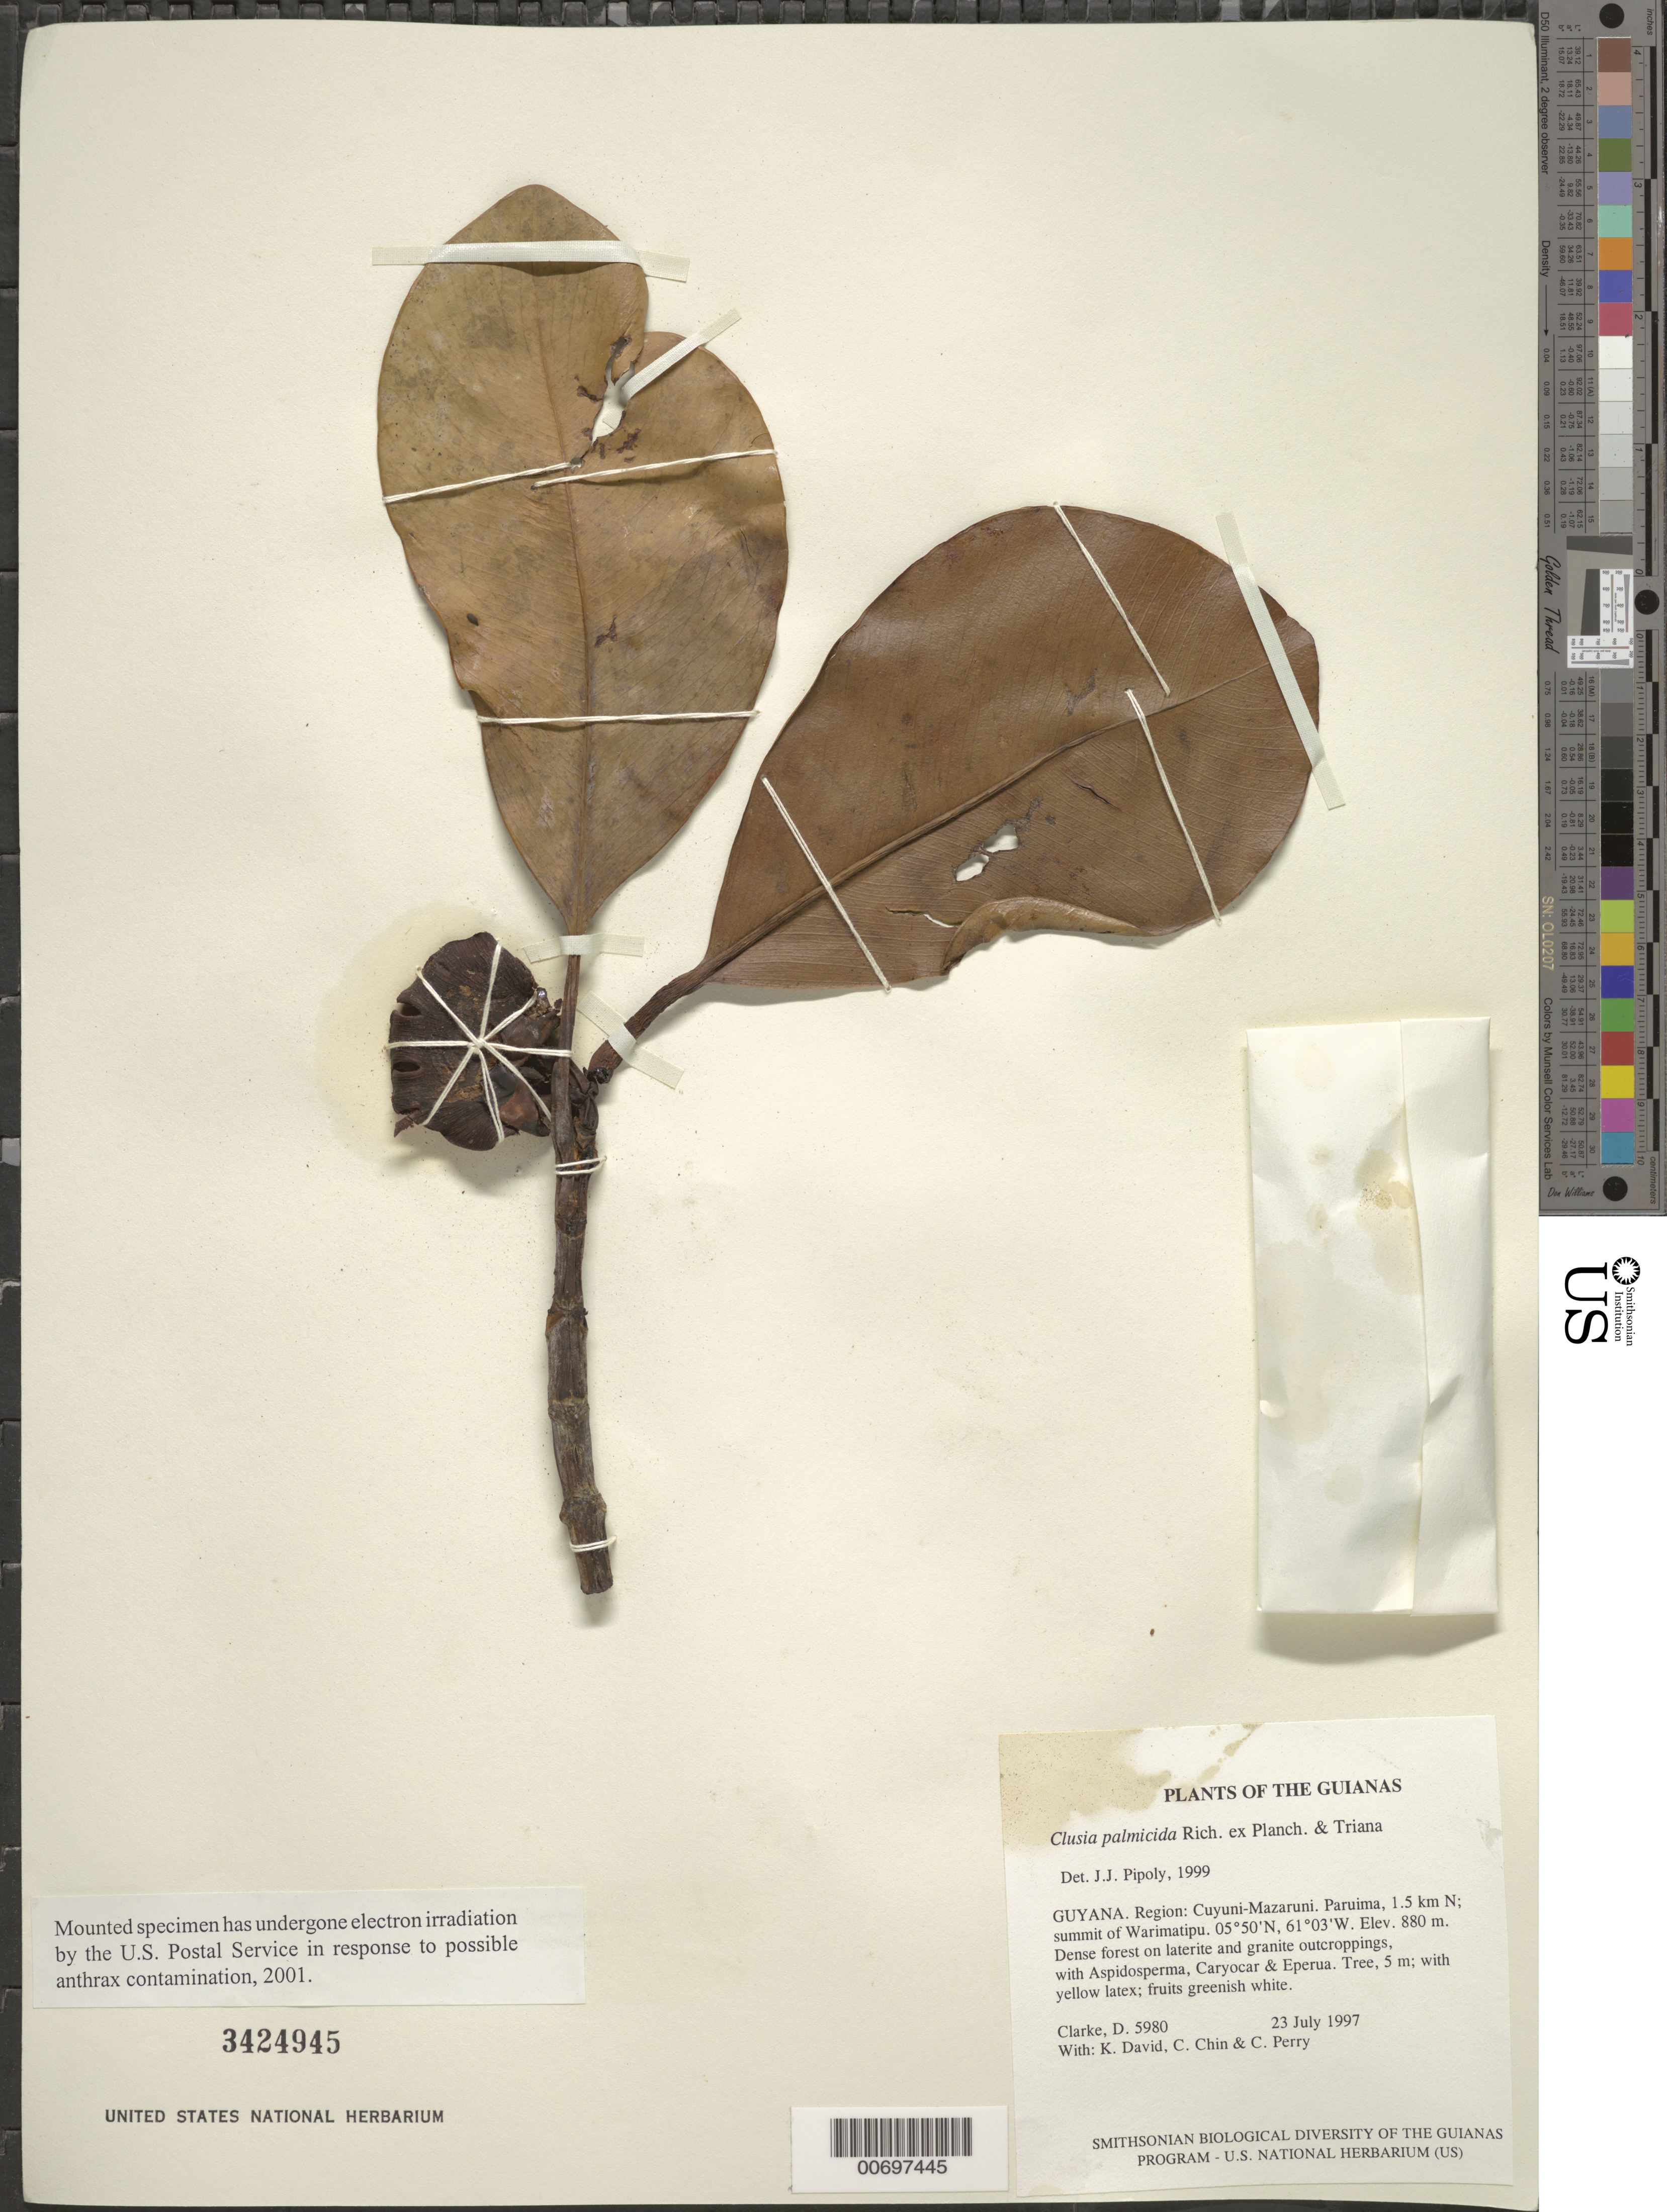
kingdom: Plantae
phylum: Tracheophyta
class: Magnoliopsida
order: Malpighiales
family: Clusiaceae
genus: Clusia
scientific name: Clusia palmicida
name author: Rich.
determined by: Pipoly, J. J., III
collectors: H. D. Clarke, K. David, C. Chin & C. Perry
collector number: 5980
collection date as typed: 23 July 1997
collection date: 1997-07-23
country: Guyana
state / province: Cuyuni-Mazaruni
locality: Paruima, 1.5 km N; summit of Warimatipu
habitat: Dense forest on laterite and granite outcroppings, with Aspidosperma, Caryocar & Eperua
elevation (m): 880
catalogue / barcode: US 3424945